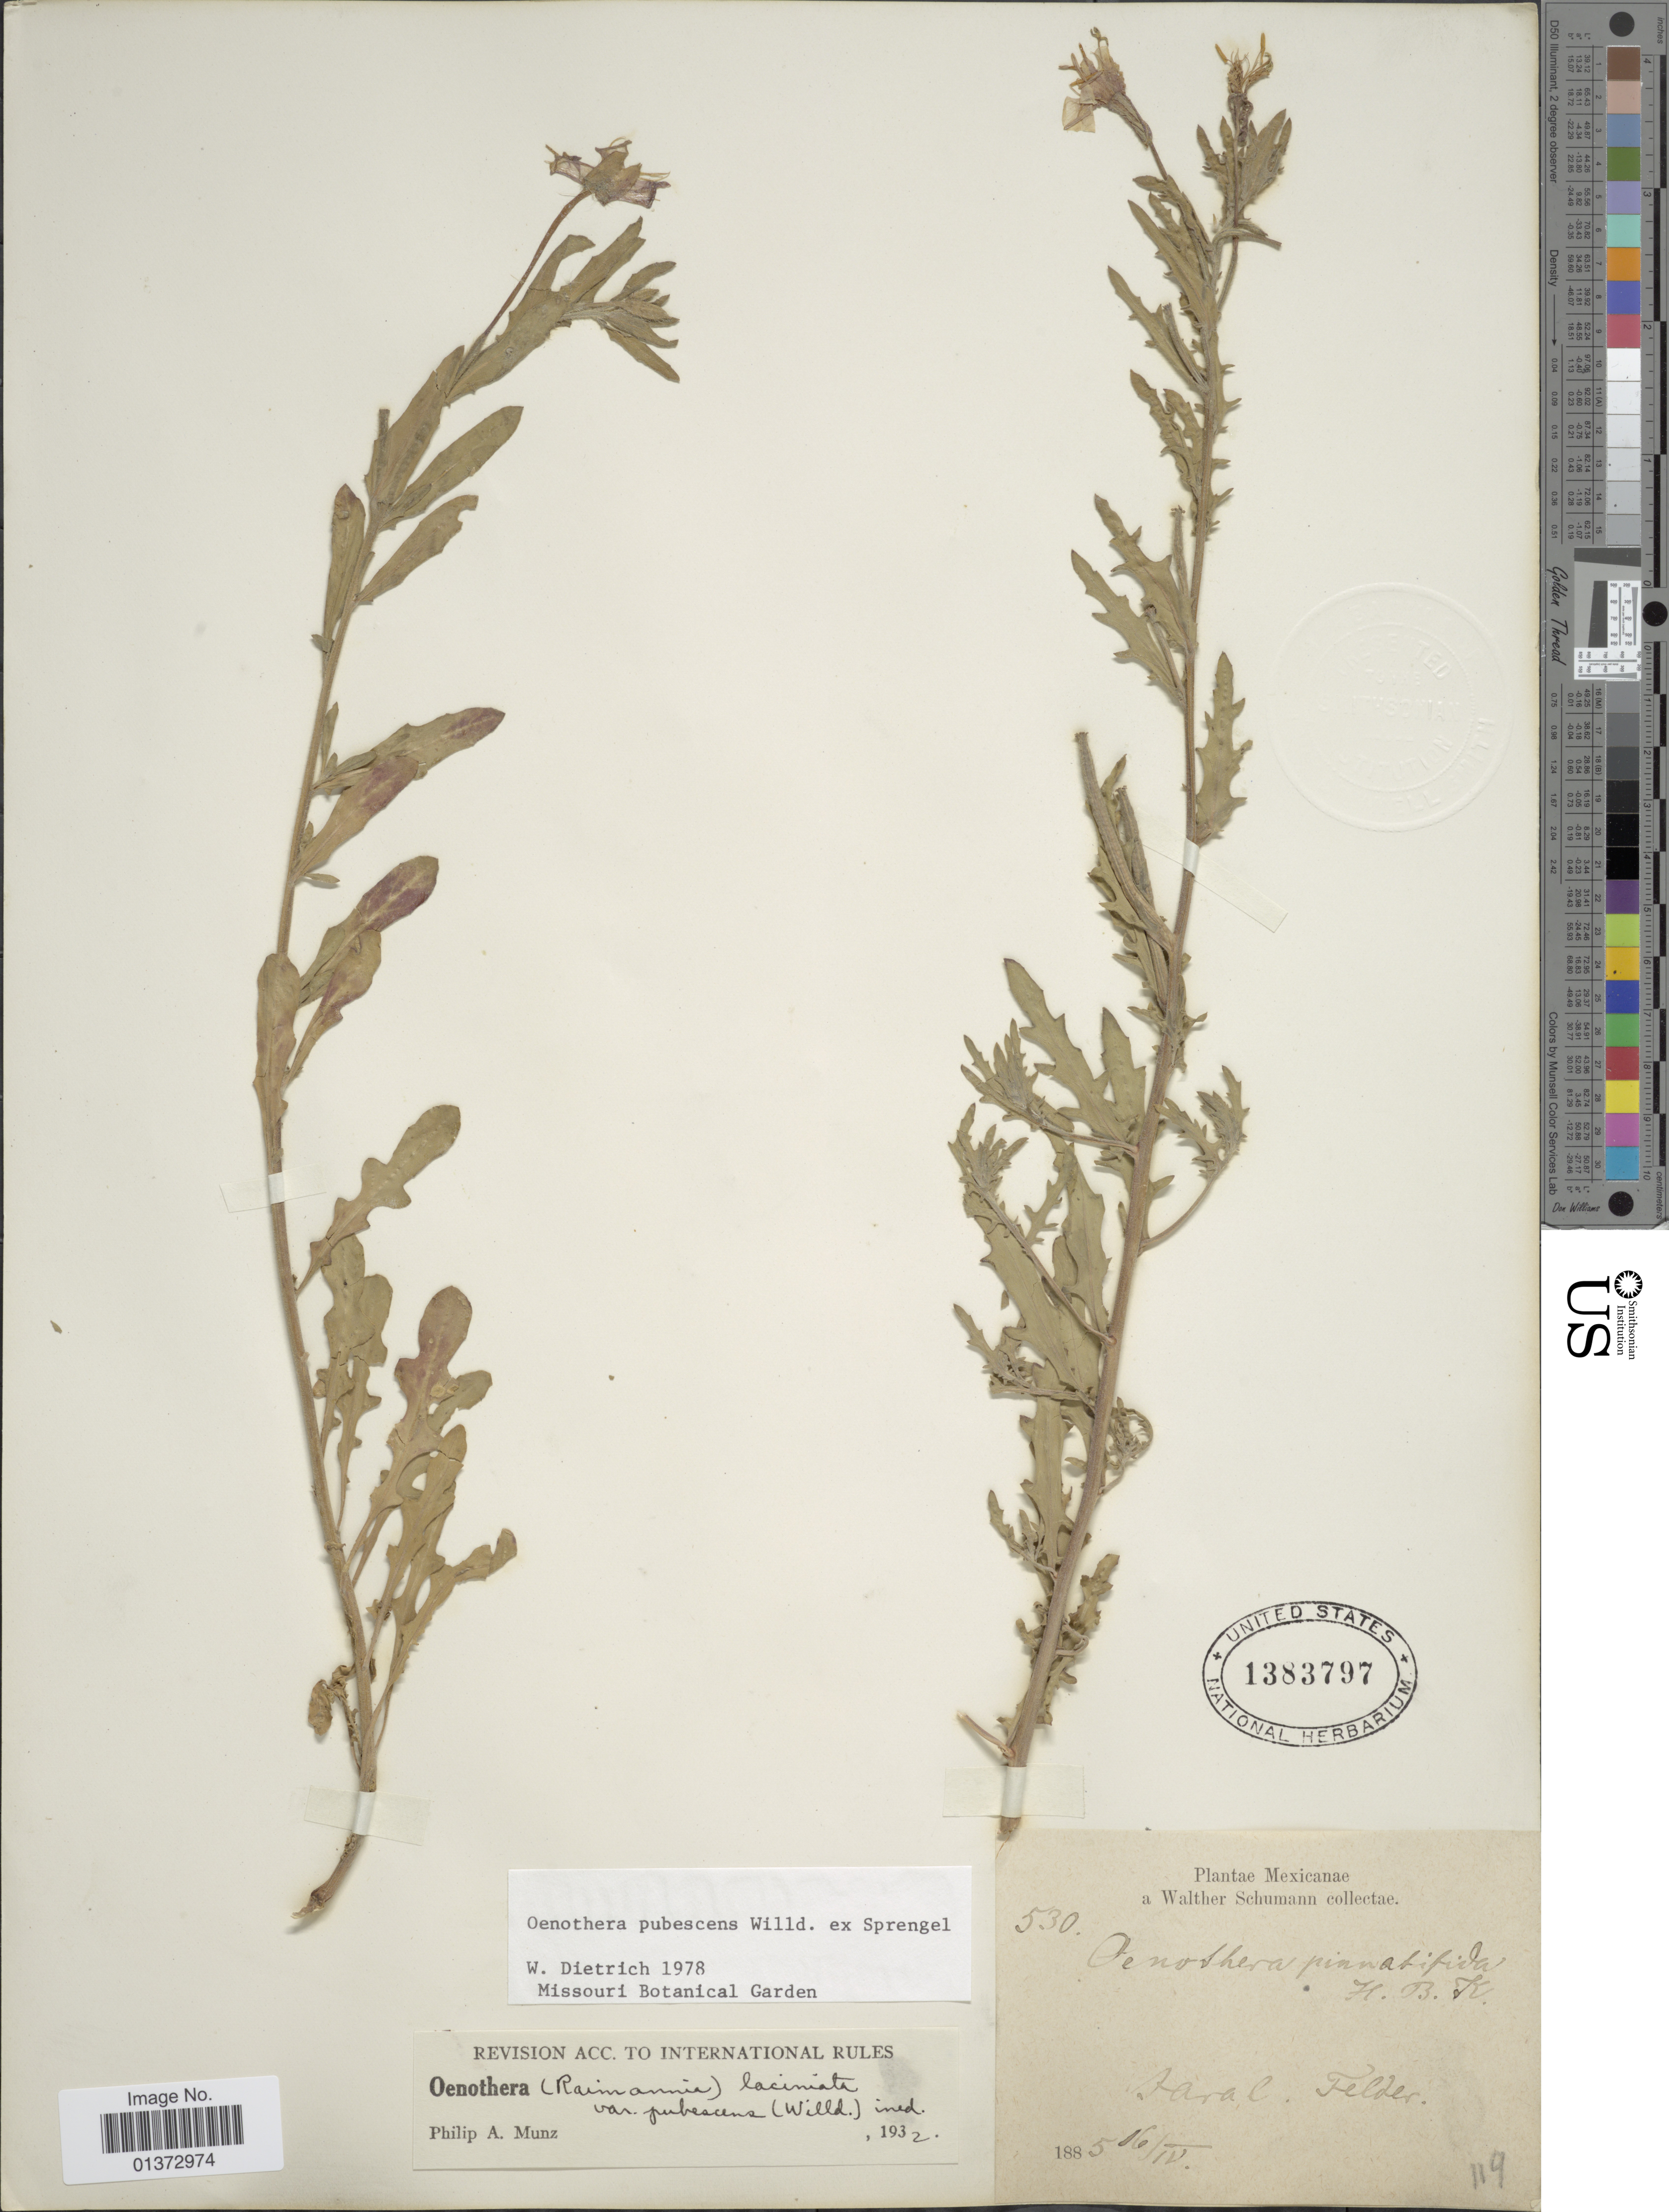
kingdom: Plantae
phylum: Tracheophyta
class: Magnoliopsida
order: Myrtales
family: Onagraceae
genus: Oenothera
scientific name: Oenothera pubescens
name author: Willd. ex Spreng.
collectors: W. Schumann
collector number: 530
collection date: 1885-04-16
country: Mexico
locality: Faral felder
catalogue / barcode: US 1383797